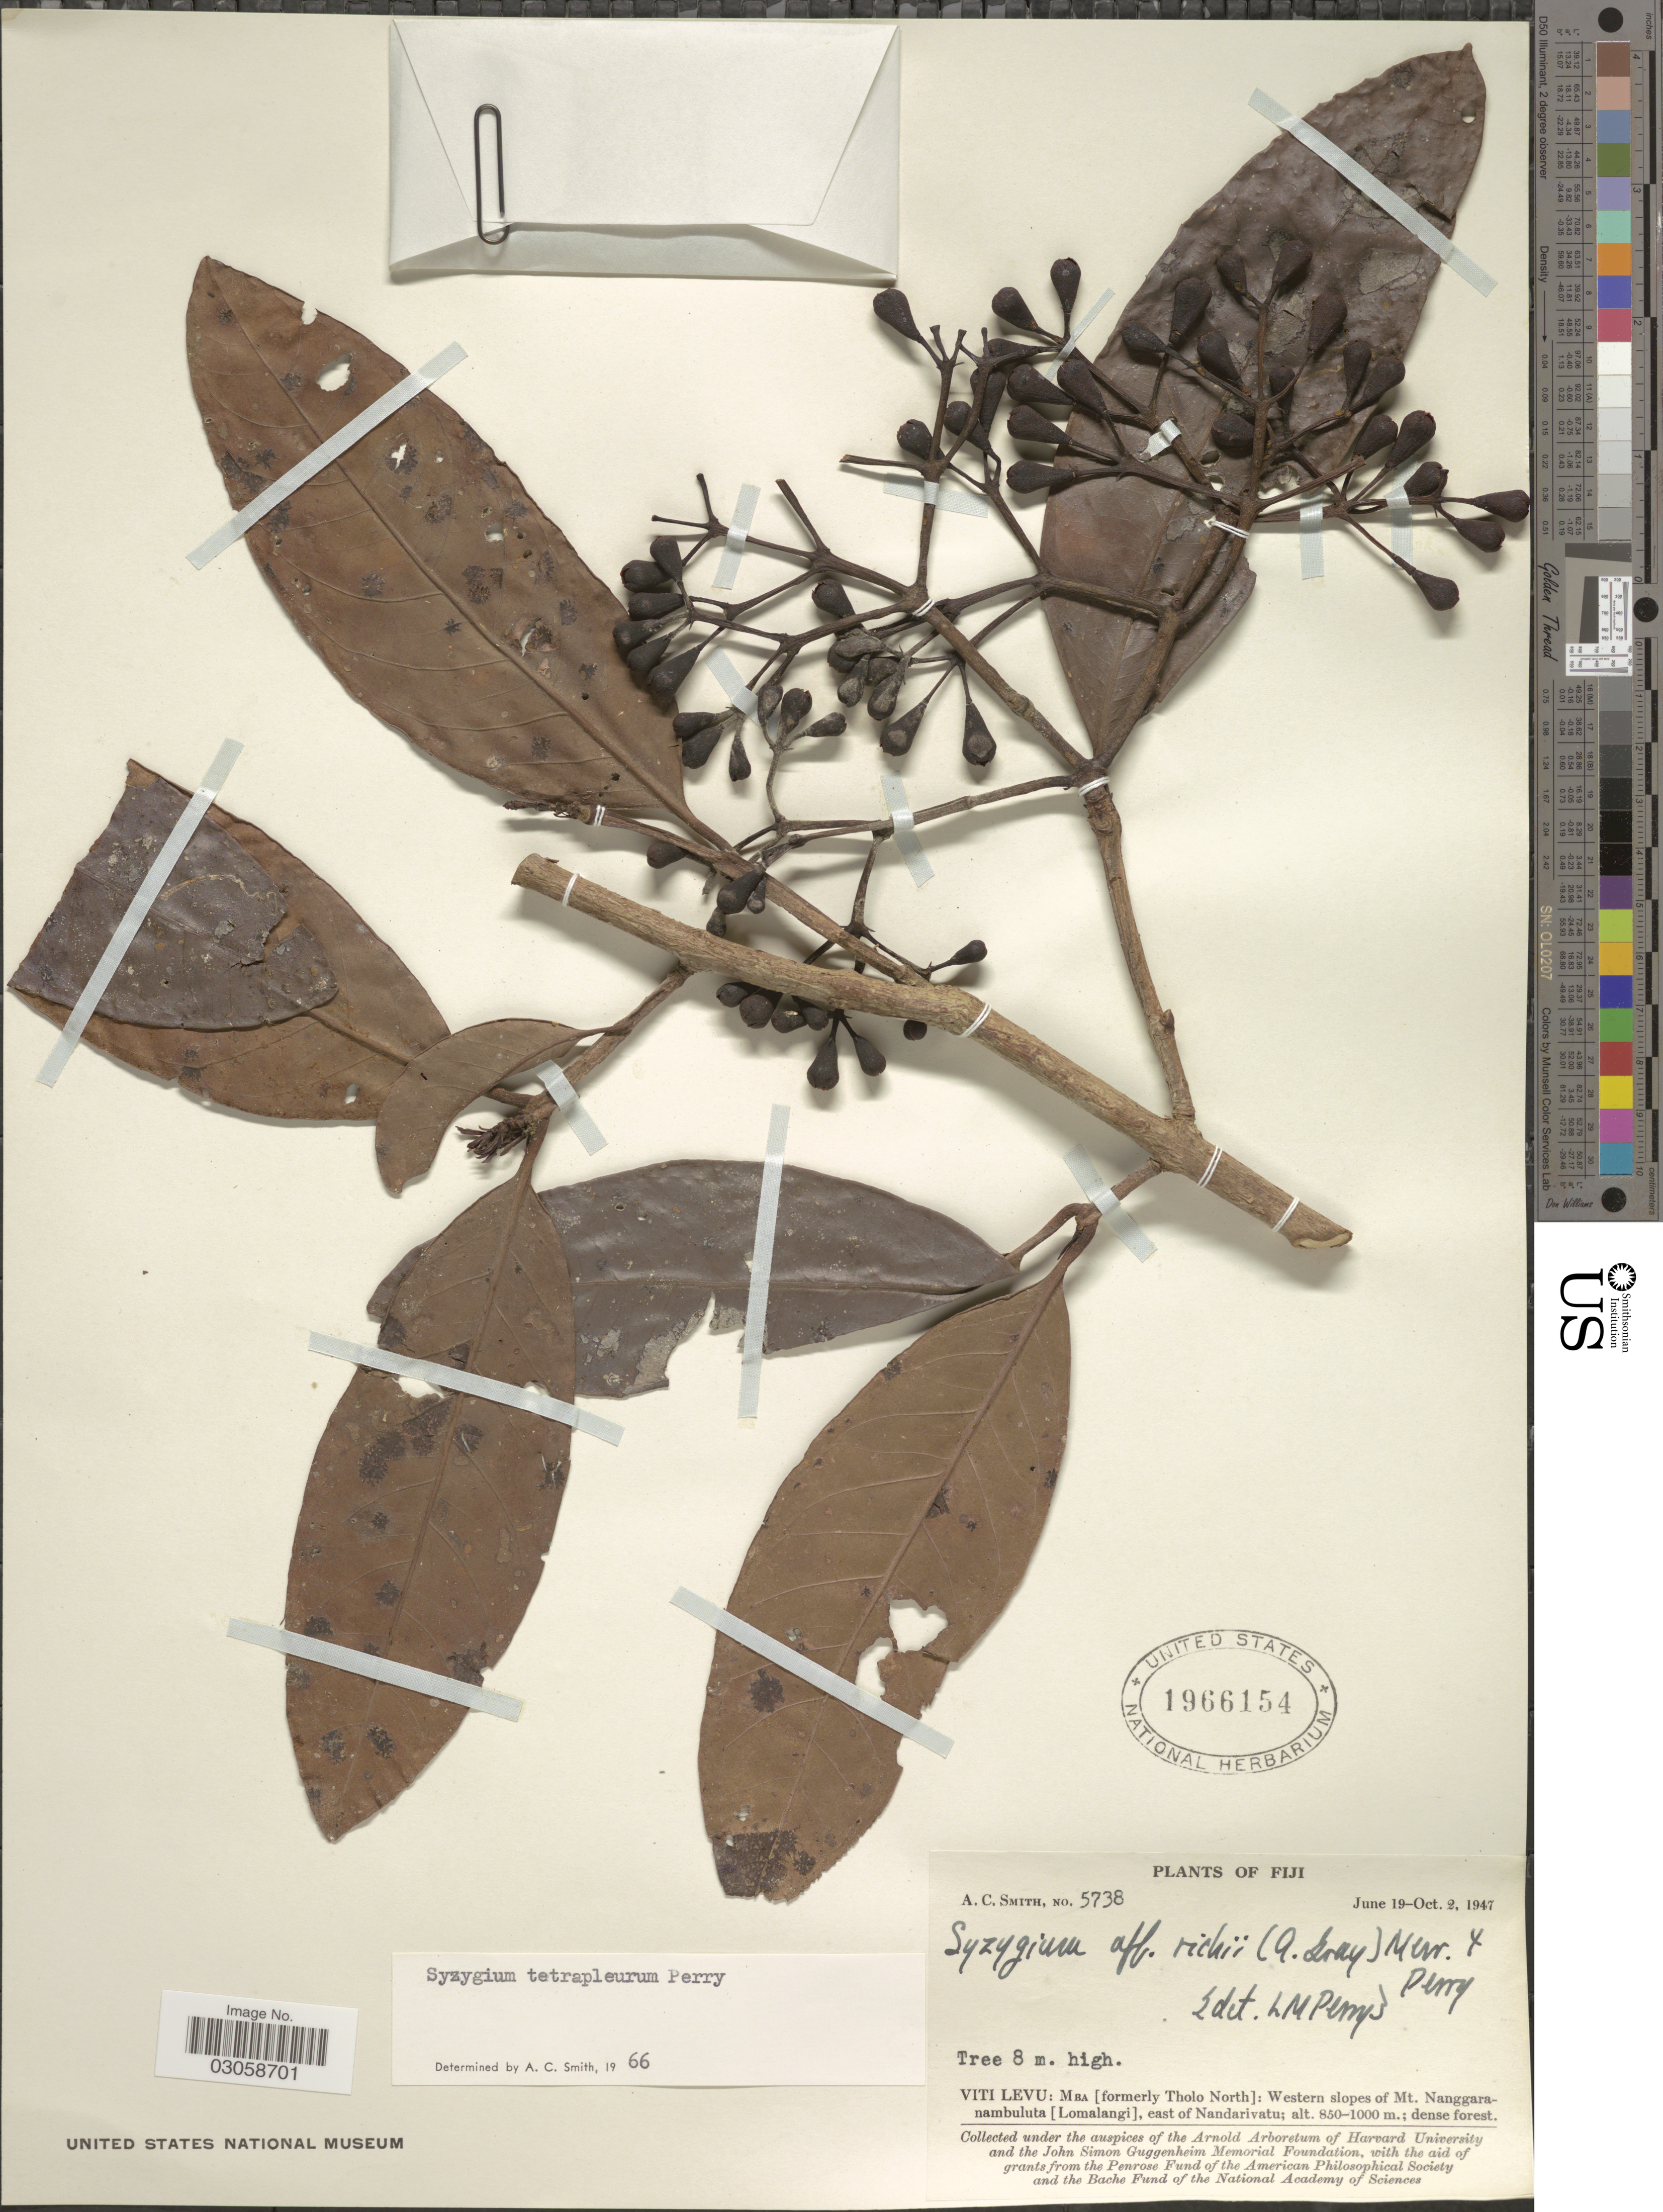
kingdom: Plantae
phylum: Tracheophyta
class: Magnoliopsida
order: Myrtales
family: Myrtaceae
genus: Syzygium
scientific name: Syzygium tetrapleurum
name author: L.M. Perry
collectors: A. C. Smith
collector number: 5738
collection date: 1947-06-19/1947-10-02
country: Fiji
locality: VITI VELU: Mba [formerly Tholo North]: Western slopes of Mt. Nanggaranambuluta [Lomalangi], east of Nandarivatu; dense forest.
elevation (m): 850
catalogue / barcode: US 1966154